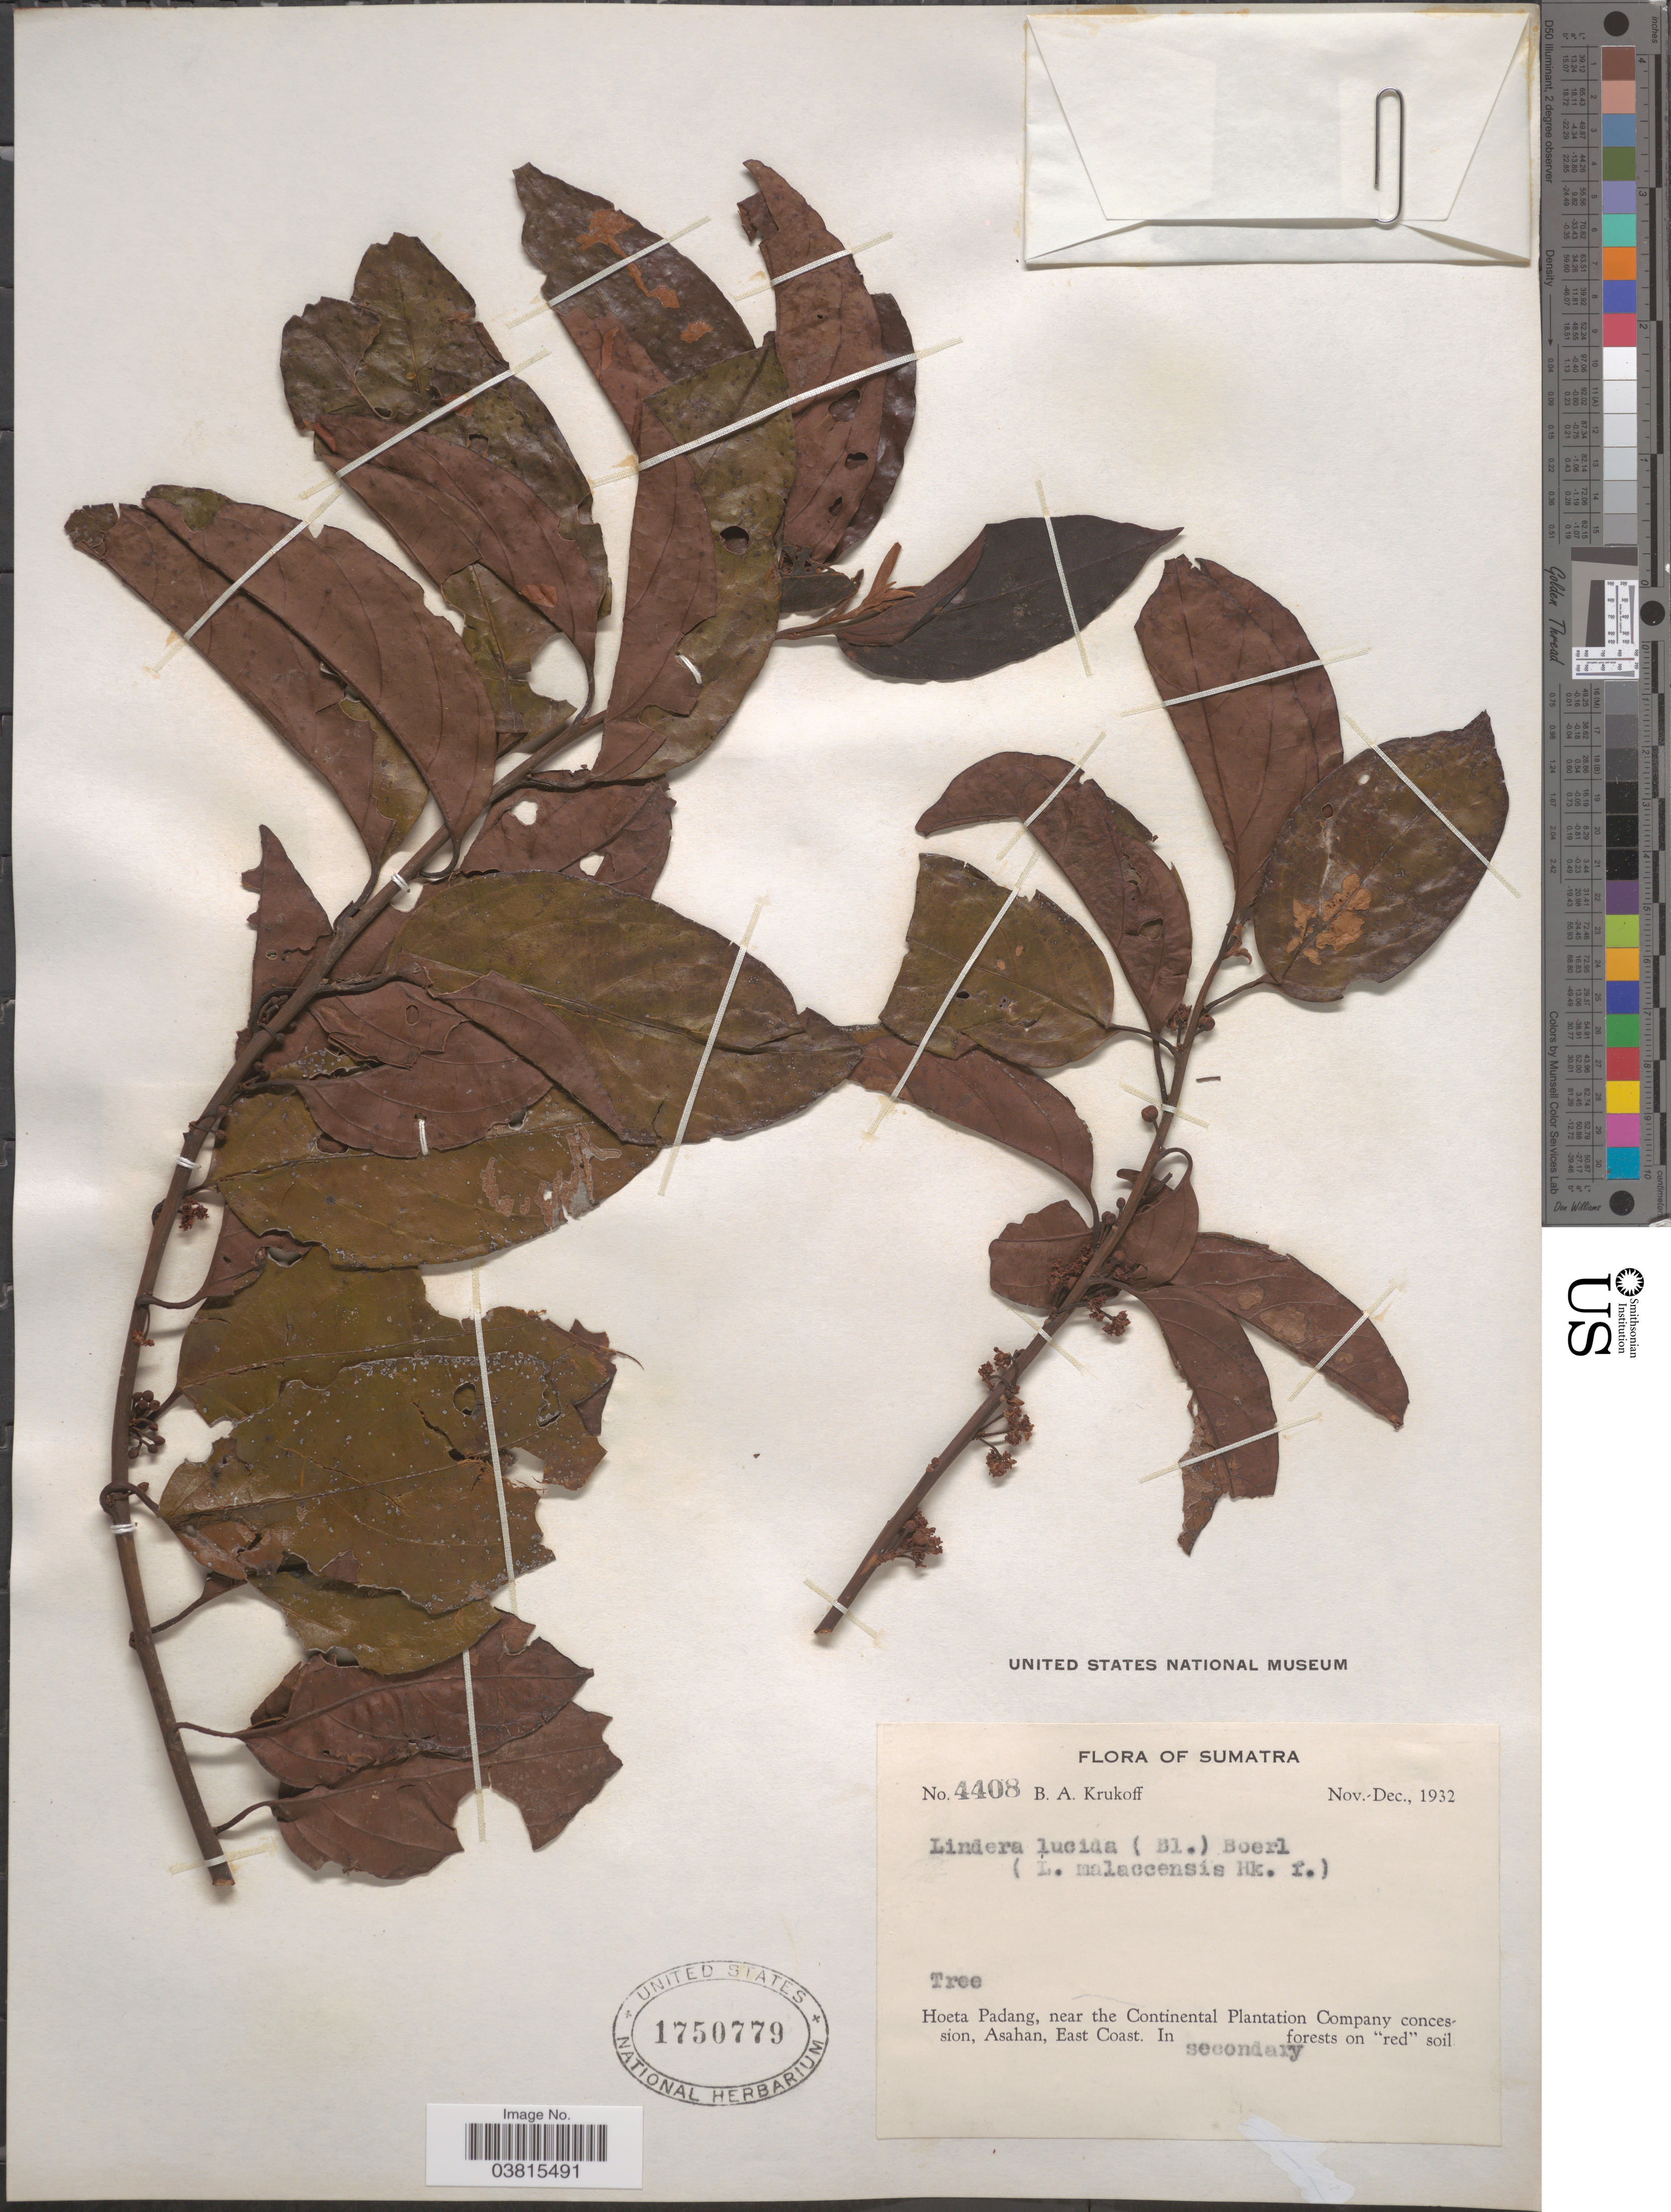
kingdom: Plantae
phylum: Tracheophyta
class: Magnoliopsida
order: Laurales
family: Lauraceae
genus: Lindera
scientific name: Lindera lucida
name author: (Blume) Boerl.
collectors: B. A. Krukoff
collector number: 4408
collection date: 1932-11/1932-12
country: Indonesia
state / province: Sumatra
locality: Hoeta Padang, near the Continental Plantation Company concession, Asahan, East Coast.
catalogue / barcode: US 1750779